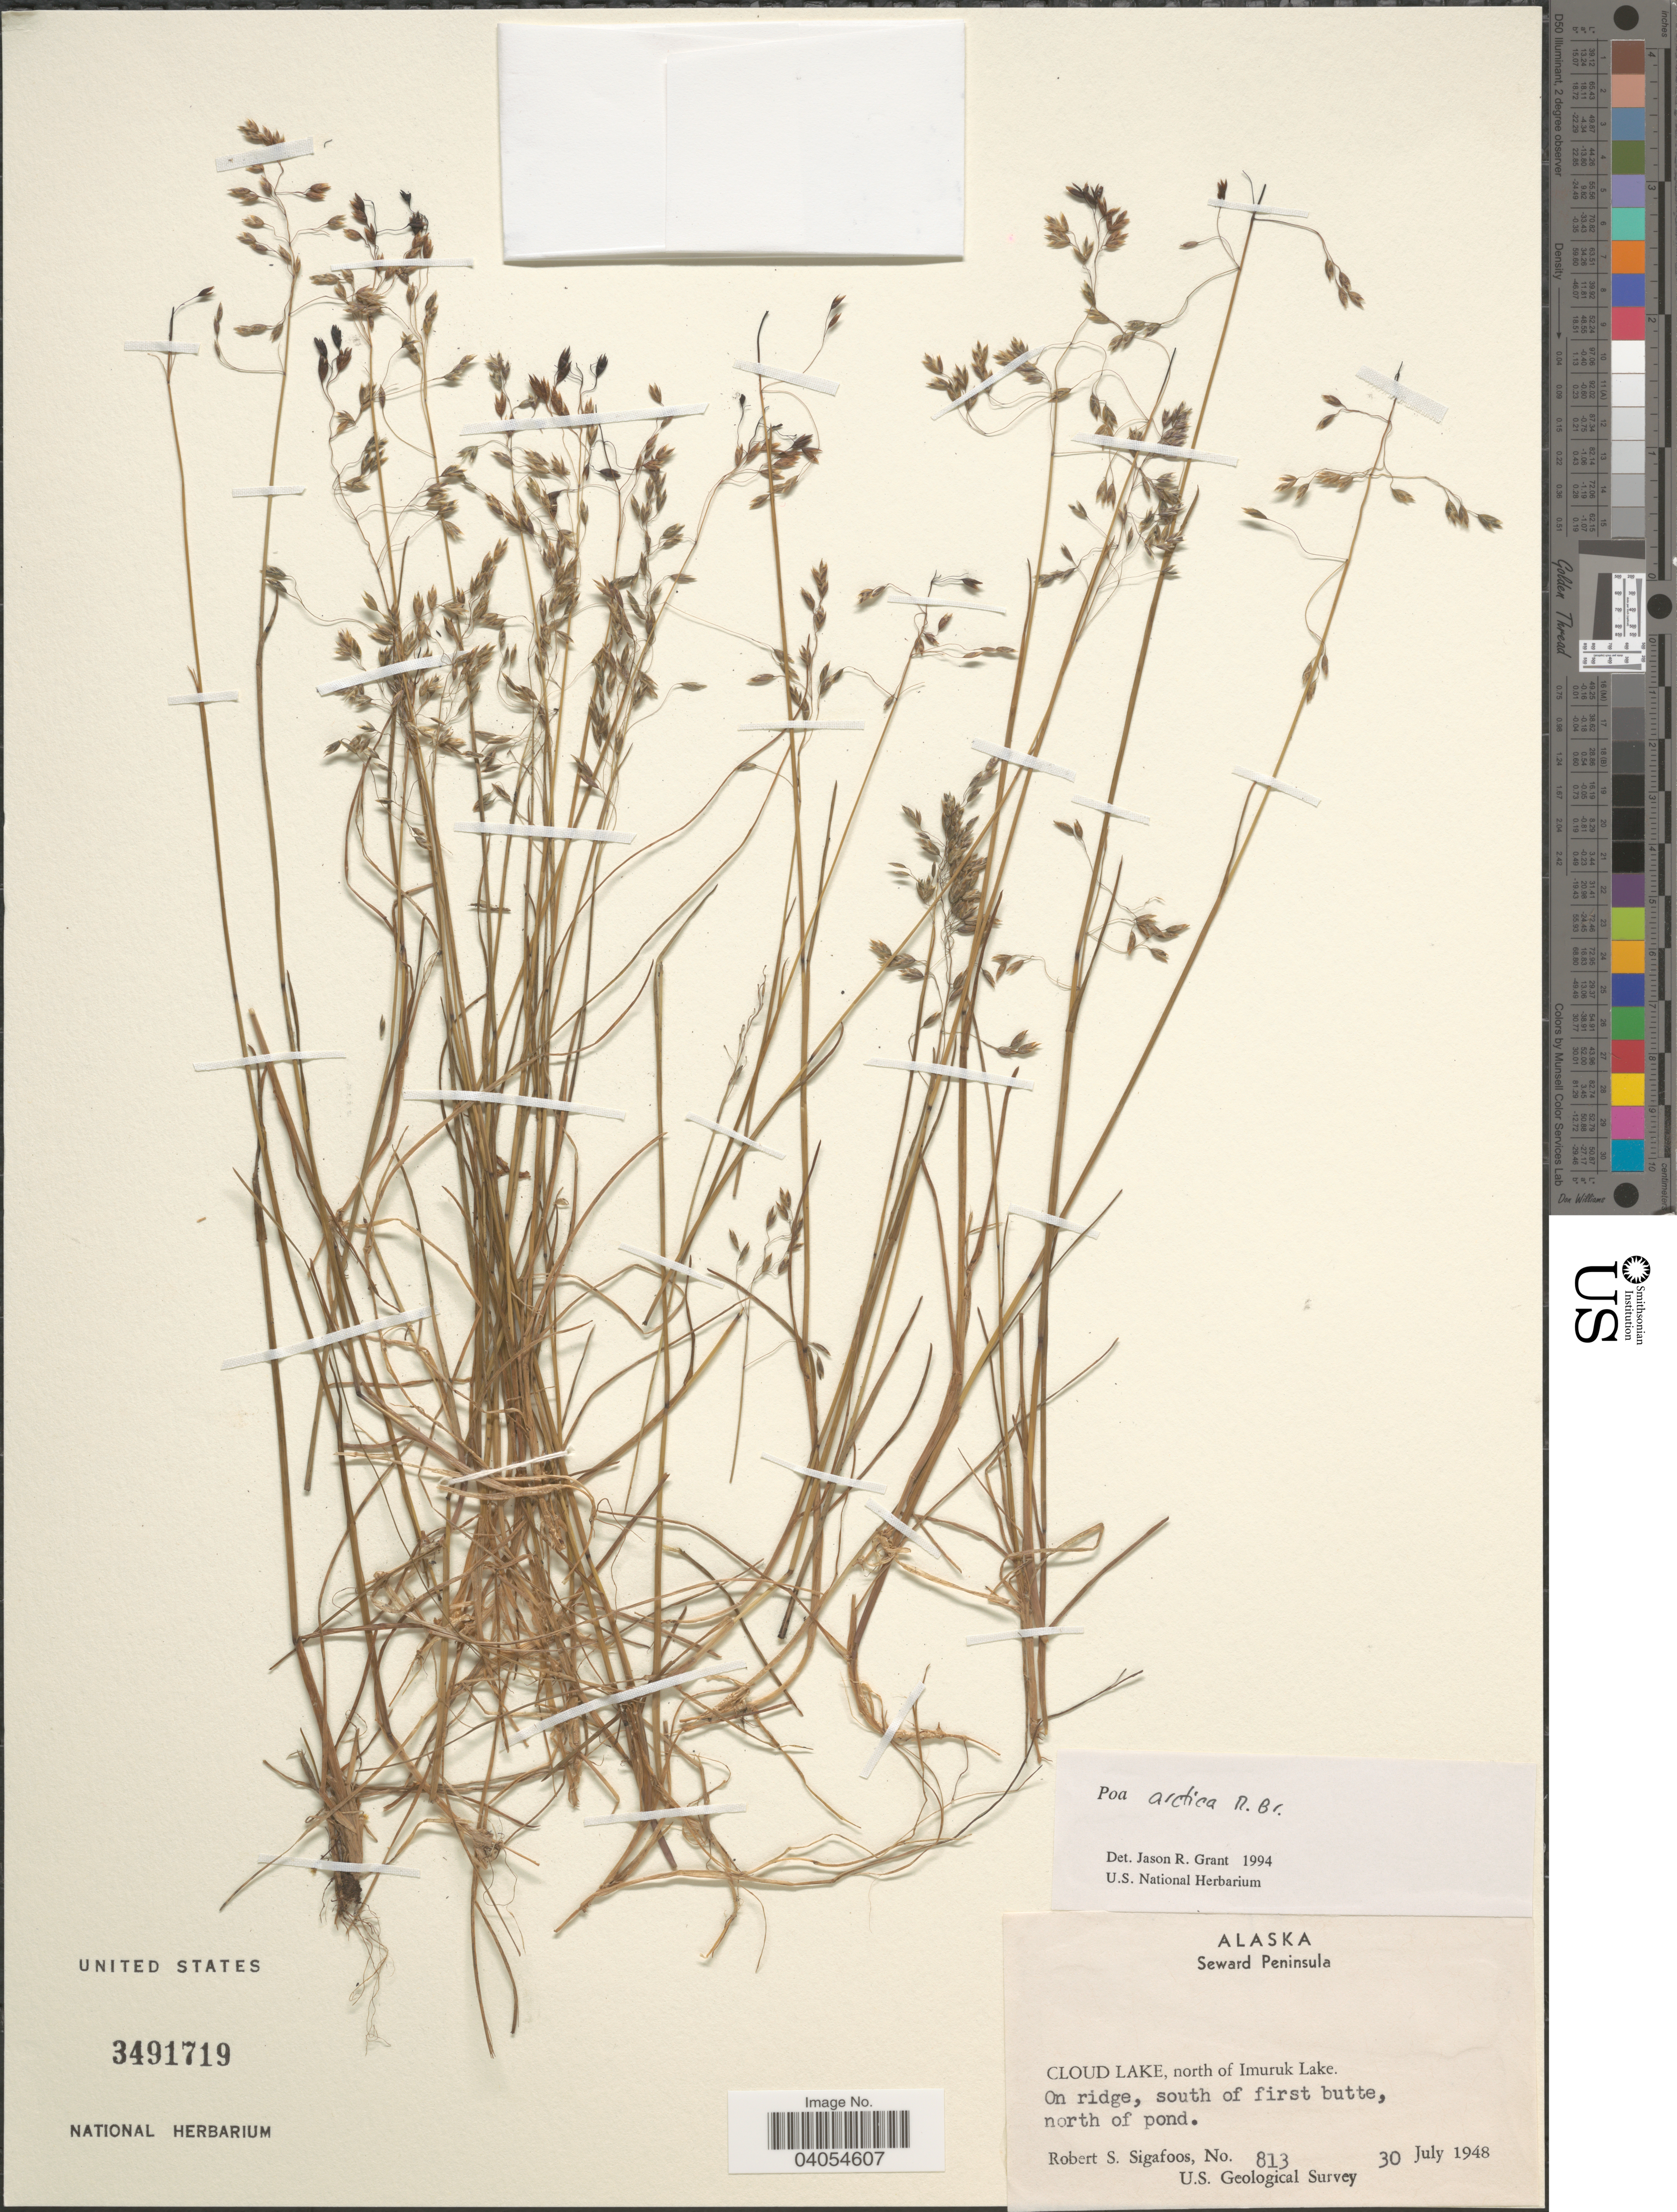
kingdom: Plantae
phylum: Tracheophyta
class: Liliopsida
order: Poales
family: Poaceae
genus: Poa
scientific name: Poa arctica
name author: R. Br.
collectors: R. Sigafoos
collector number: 813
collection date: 1948-07-30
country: United States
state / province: Alaska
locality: Seward Peninsula. Cloud Lake, north of Imuruk Lake. On ridge, south of first butte, north of pond.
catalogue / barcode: US 3491719